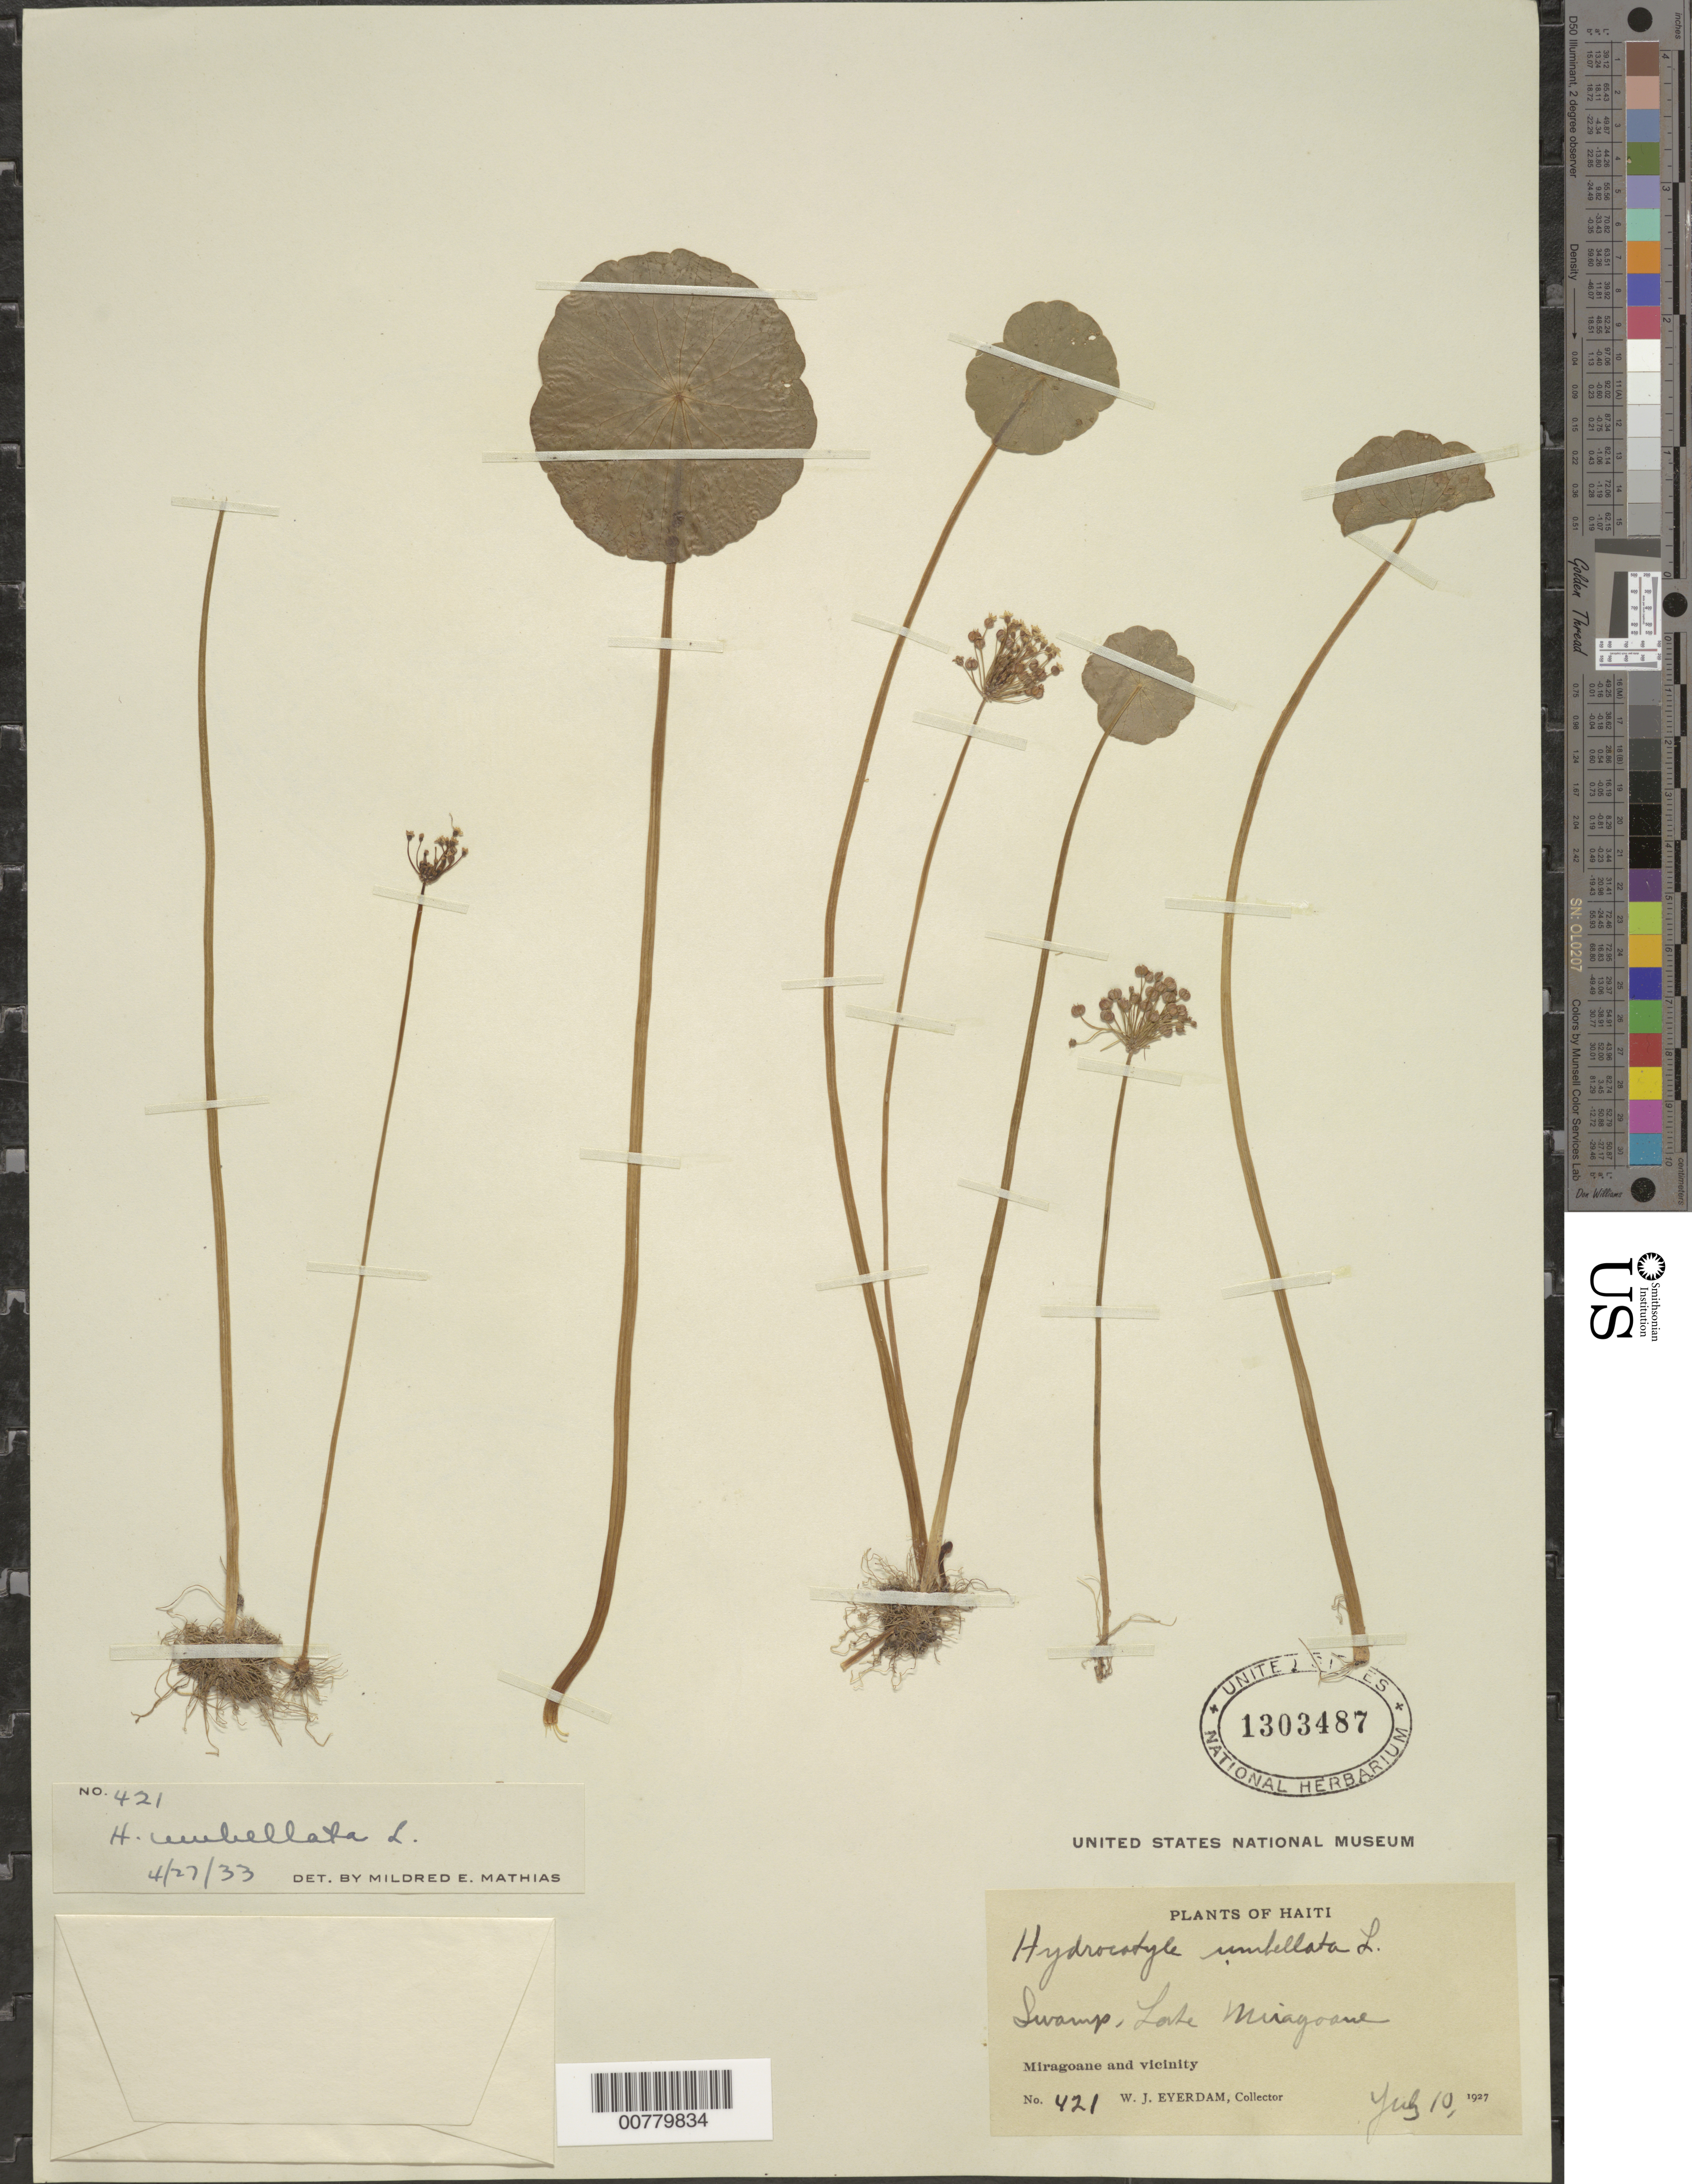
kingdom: Plantae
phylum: Tracheophyta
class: Magnoliopsida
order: Apiales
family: Araliaceae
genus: Hydrocotyle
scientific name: Hydrocotyle umbellata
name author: L.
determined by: Mathias, M. E.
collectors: W. J. Eyerdam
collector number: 421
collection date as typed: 10 Jul 1927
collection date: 1927-07-10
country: Haiti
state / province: Grand'Anse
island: Hispaniola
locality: Miragoane and vicinity, Lake Miragoane.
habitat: Swamp.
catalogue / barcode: US 1303487